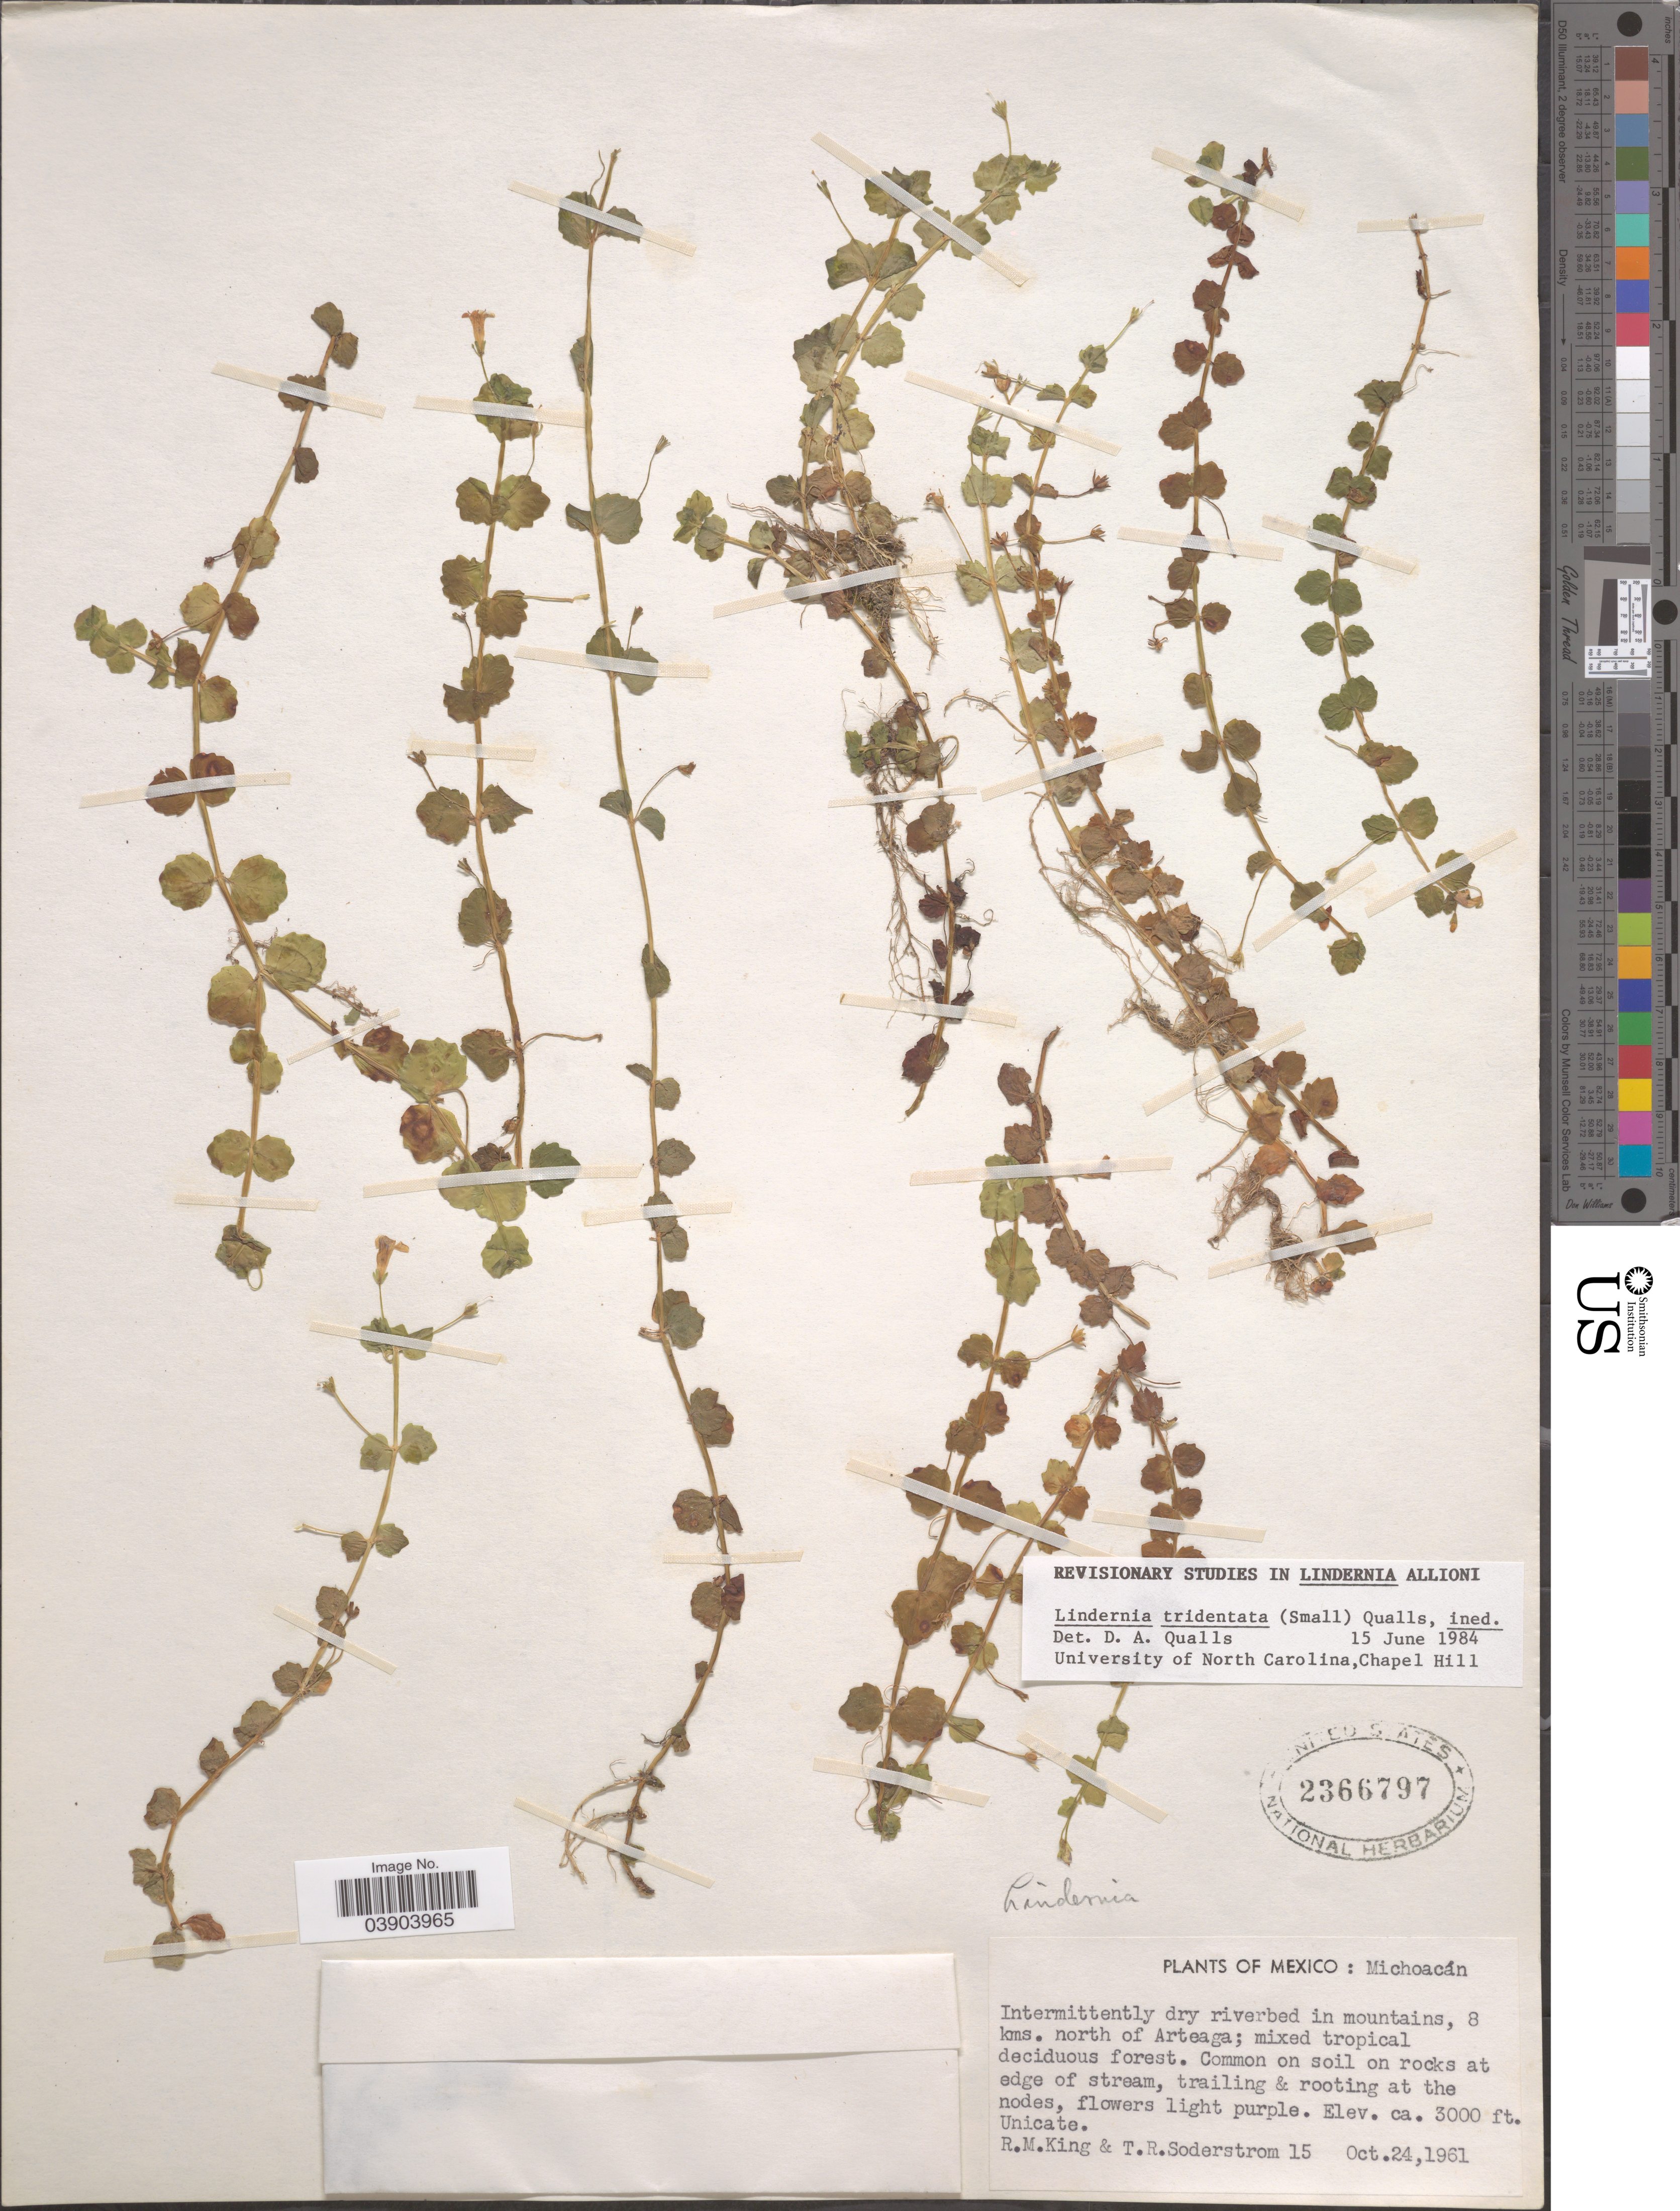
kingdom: Plantae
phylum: Tracheophyta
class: Magnoliopsida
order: Lamiales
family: Linderniaceae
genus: Lindernia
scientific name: Lindernia tridentata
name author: (Small) D.Q. Lewis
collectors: R. M. King & T. R. Soderstrom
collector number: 15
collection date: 1961-10-24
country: Mexico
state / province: Michoacán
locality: In mountains, 8 kms. north of Arteaga.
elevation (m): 914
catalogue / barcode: US 2366797